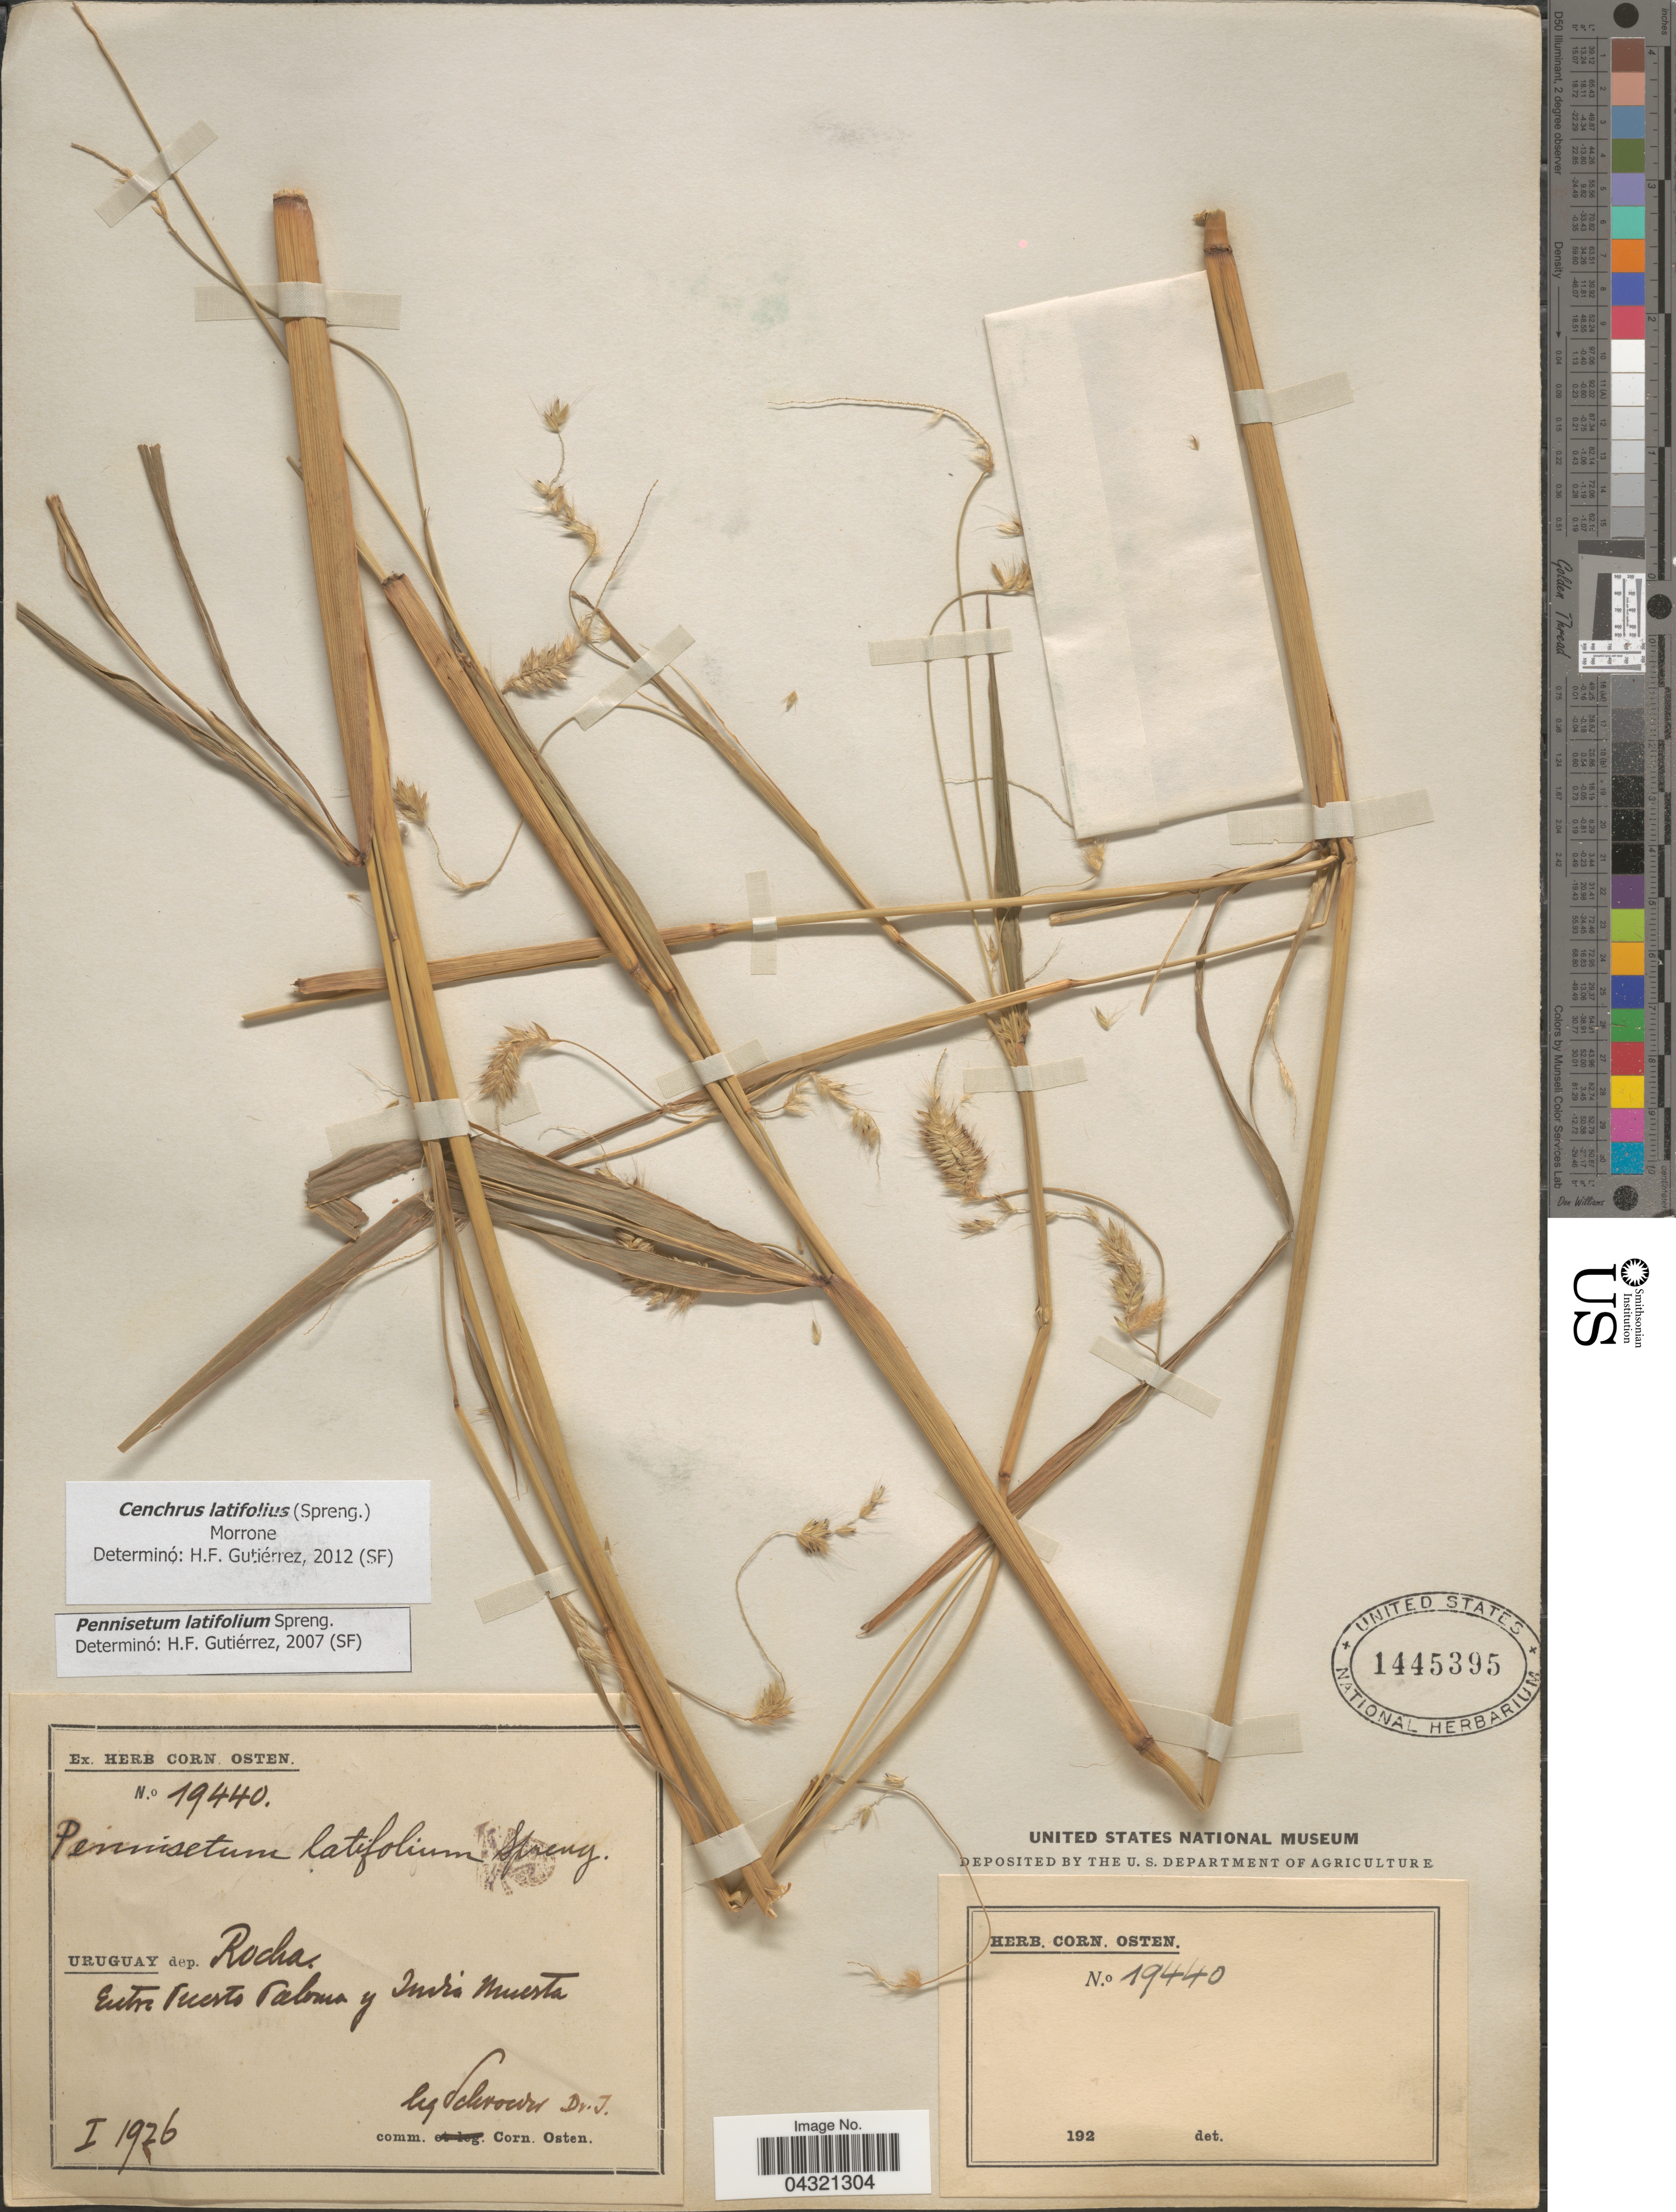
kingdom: Plantae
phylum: Tracheophyta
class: Liliopsida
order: Poales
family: Poaceae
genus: Cenchrus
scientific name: Cenchrus latifolius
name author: (Spreng.) Morrone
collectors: J. Schröder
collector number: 19440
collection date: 1976-01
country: Uruguay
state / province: Rocha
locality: Dep. Rocha. Entre Puerto Paloma y India Muerta.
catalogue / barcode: US 1445395